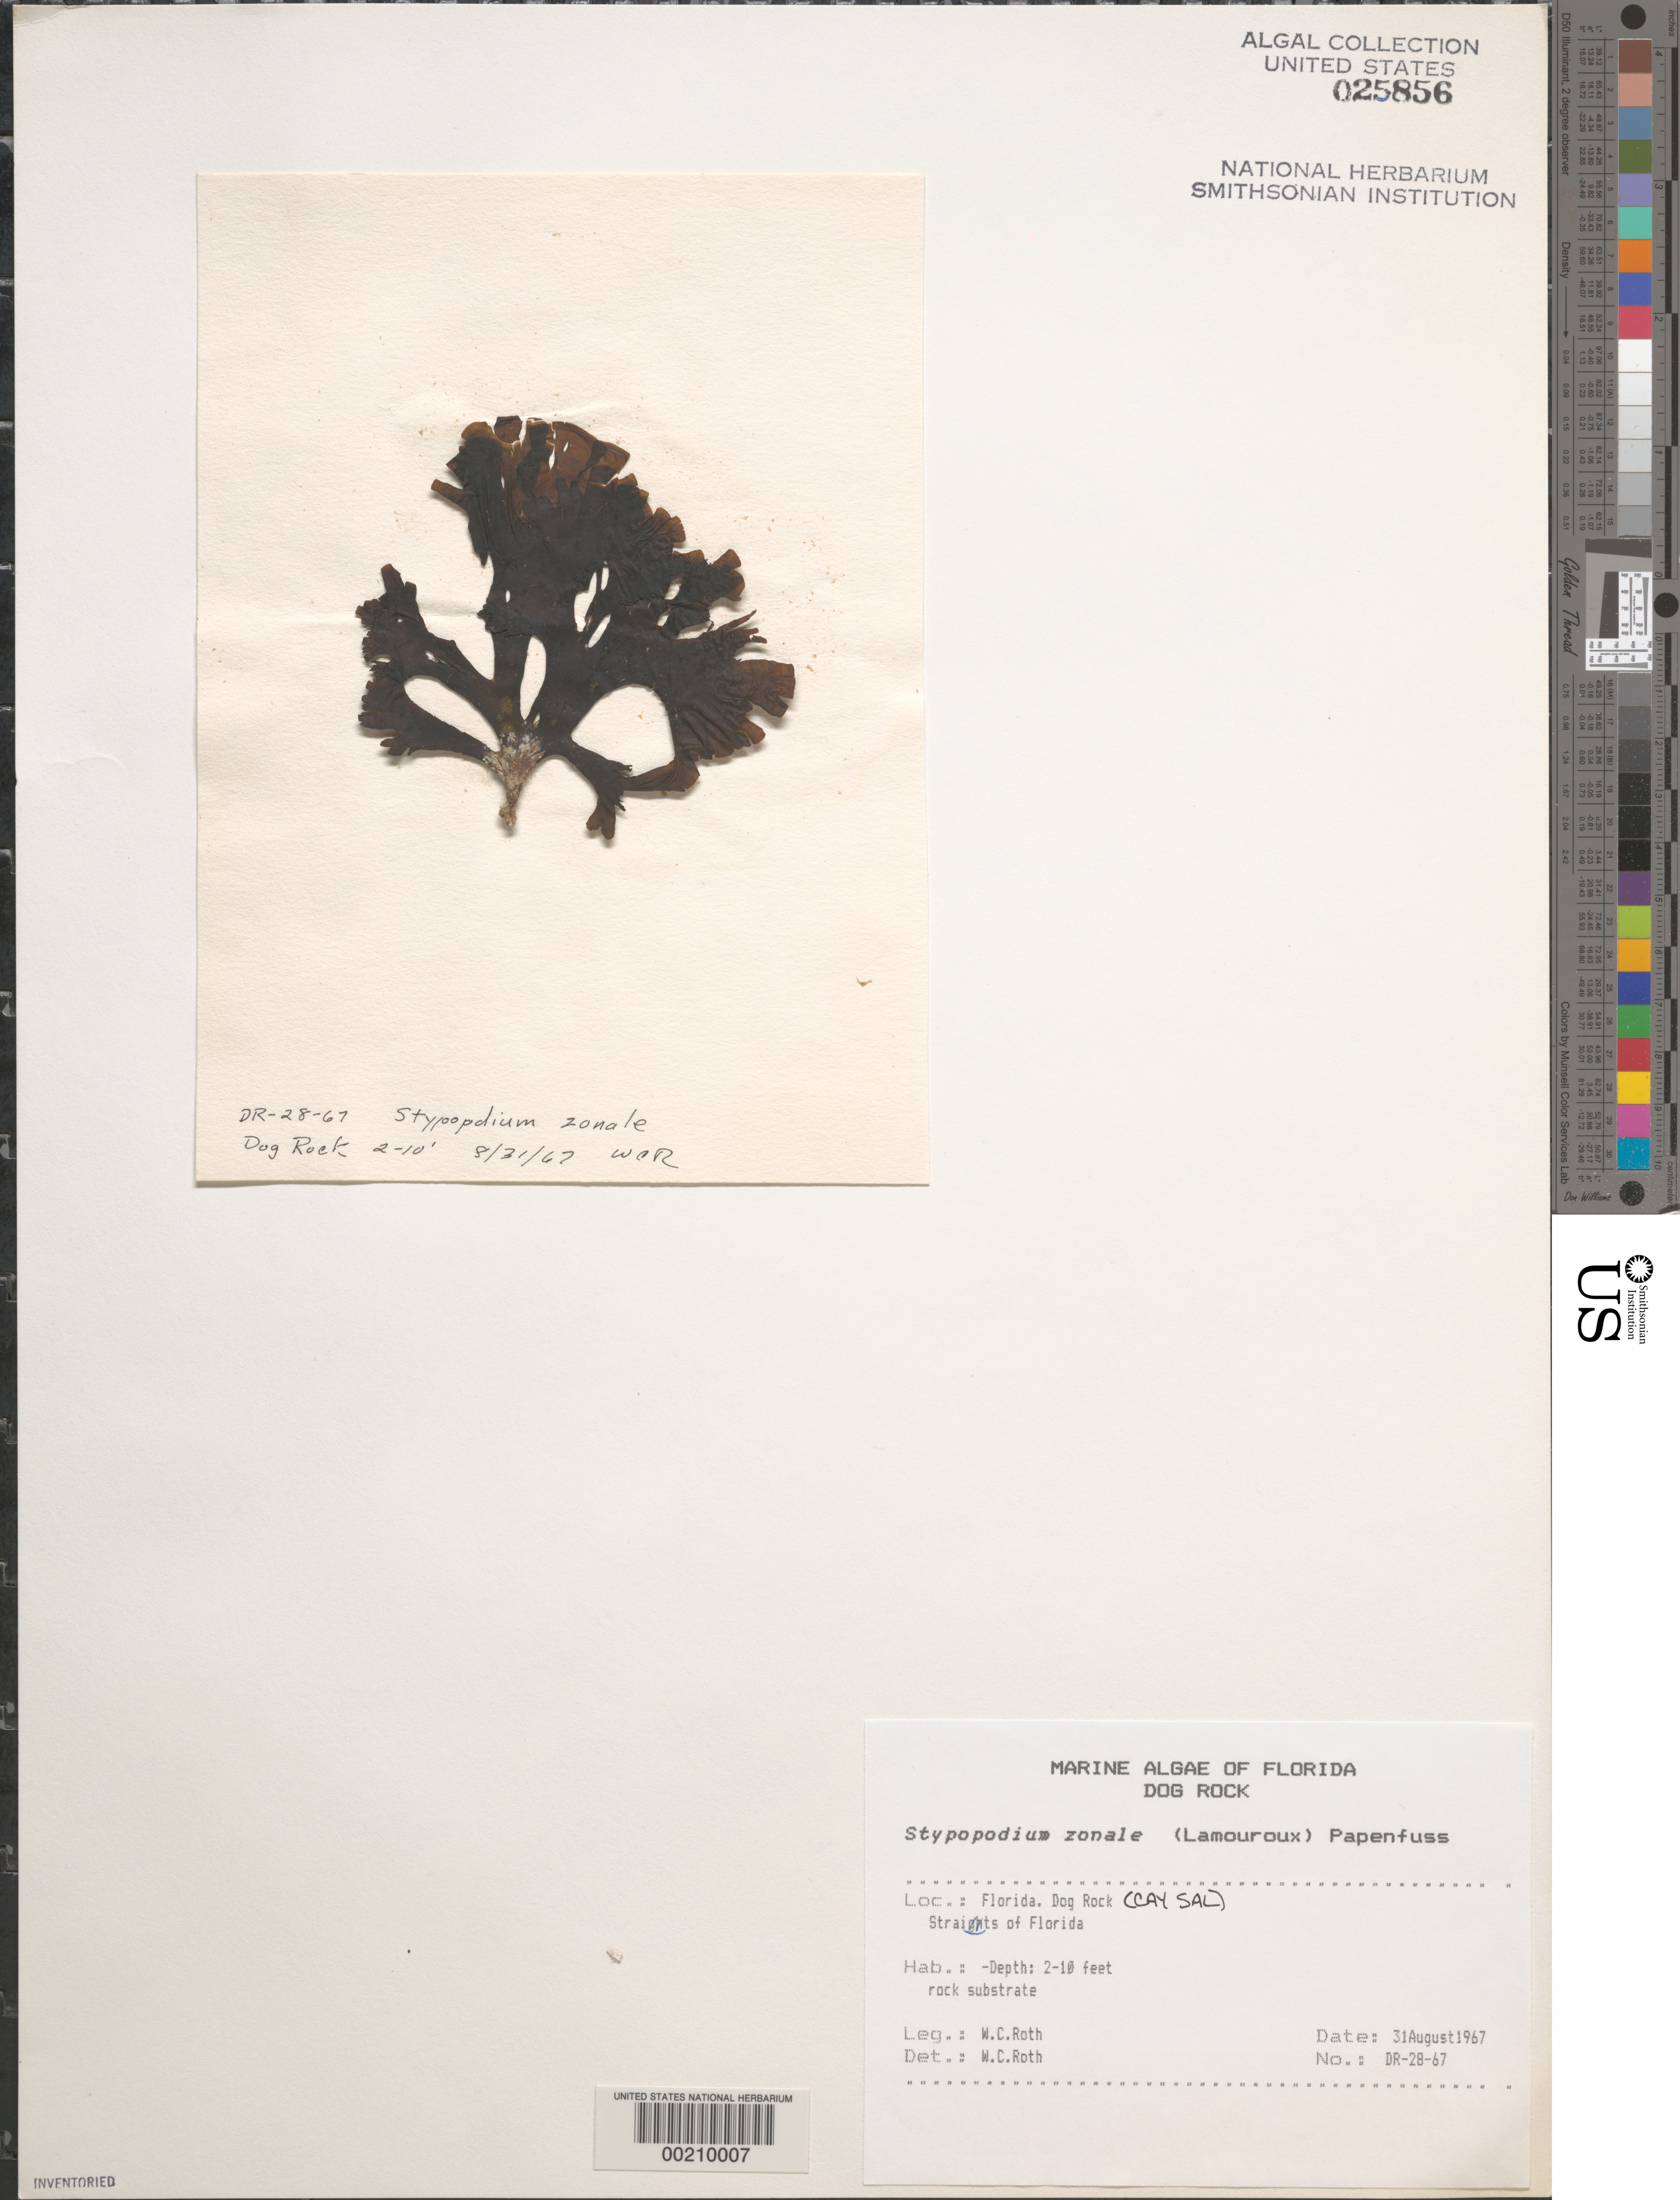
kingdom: Chromista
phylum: Ochrophyta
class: Phaeophyceae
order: Dictyotales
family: Dictyotaceae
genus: Stypopodium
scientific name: Stypopodium zonale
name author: (J.V.Lamouroux) Papenf.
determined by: Roth, W. C.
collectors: W. C. Roth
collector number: DR-28-67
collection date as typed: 31 Aug 1967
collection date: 1967-08-31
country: United States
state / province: Florida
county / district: Monroe County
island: Cay Sal (Dog Rock)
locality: Straits of Florida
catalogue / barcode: US 25856